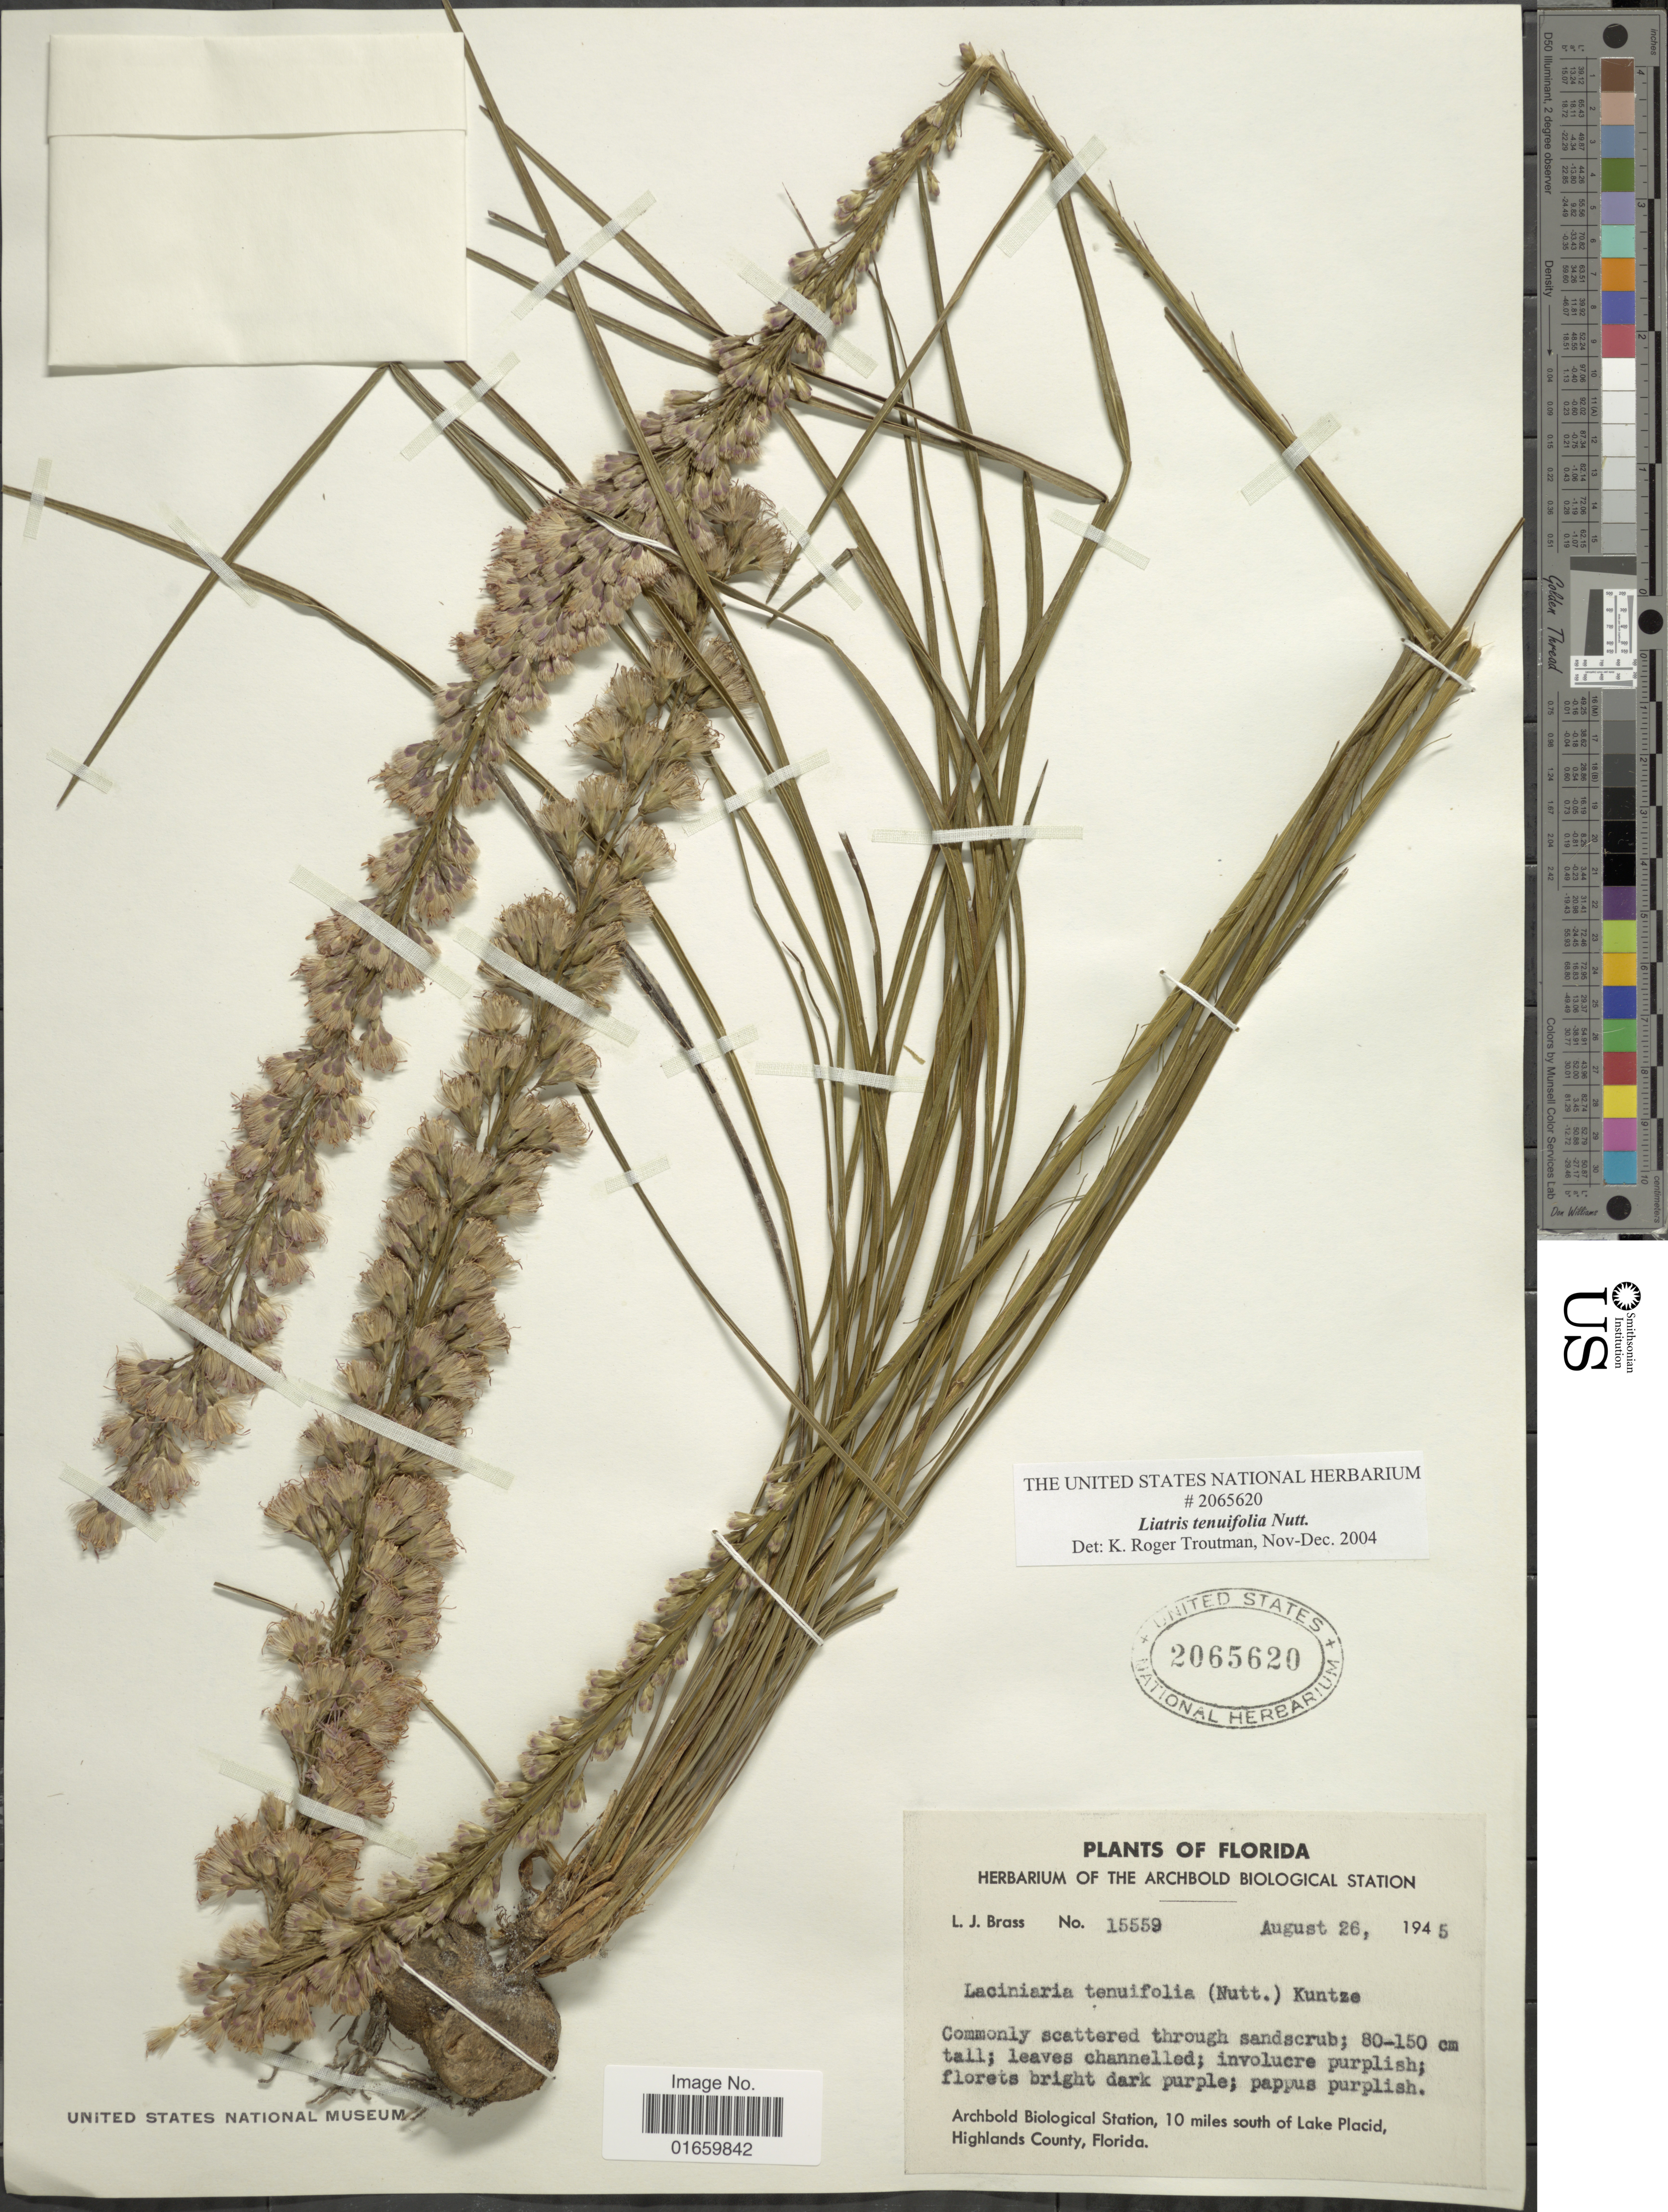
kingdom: Plantae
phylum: Tracheophyta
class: Magnoliopsida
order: Asterales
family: Asteraceae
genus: Liatris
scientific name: Liatris tenuifolia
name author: Nutt.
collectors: L. J. Brass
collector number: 15559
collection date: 1945-08-26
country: United States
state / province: Florida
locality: Archbold Biological Station, 10 miles south of Lake Placid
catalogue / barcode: US 2065620